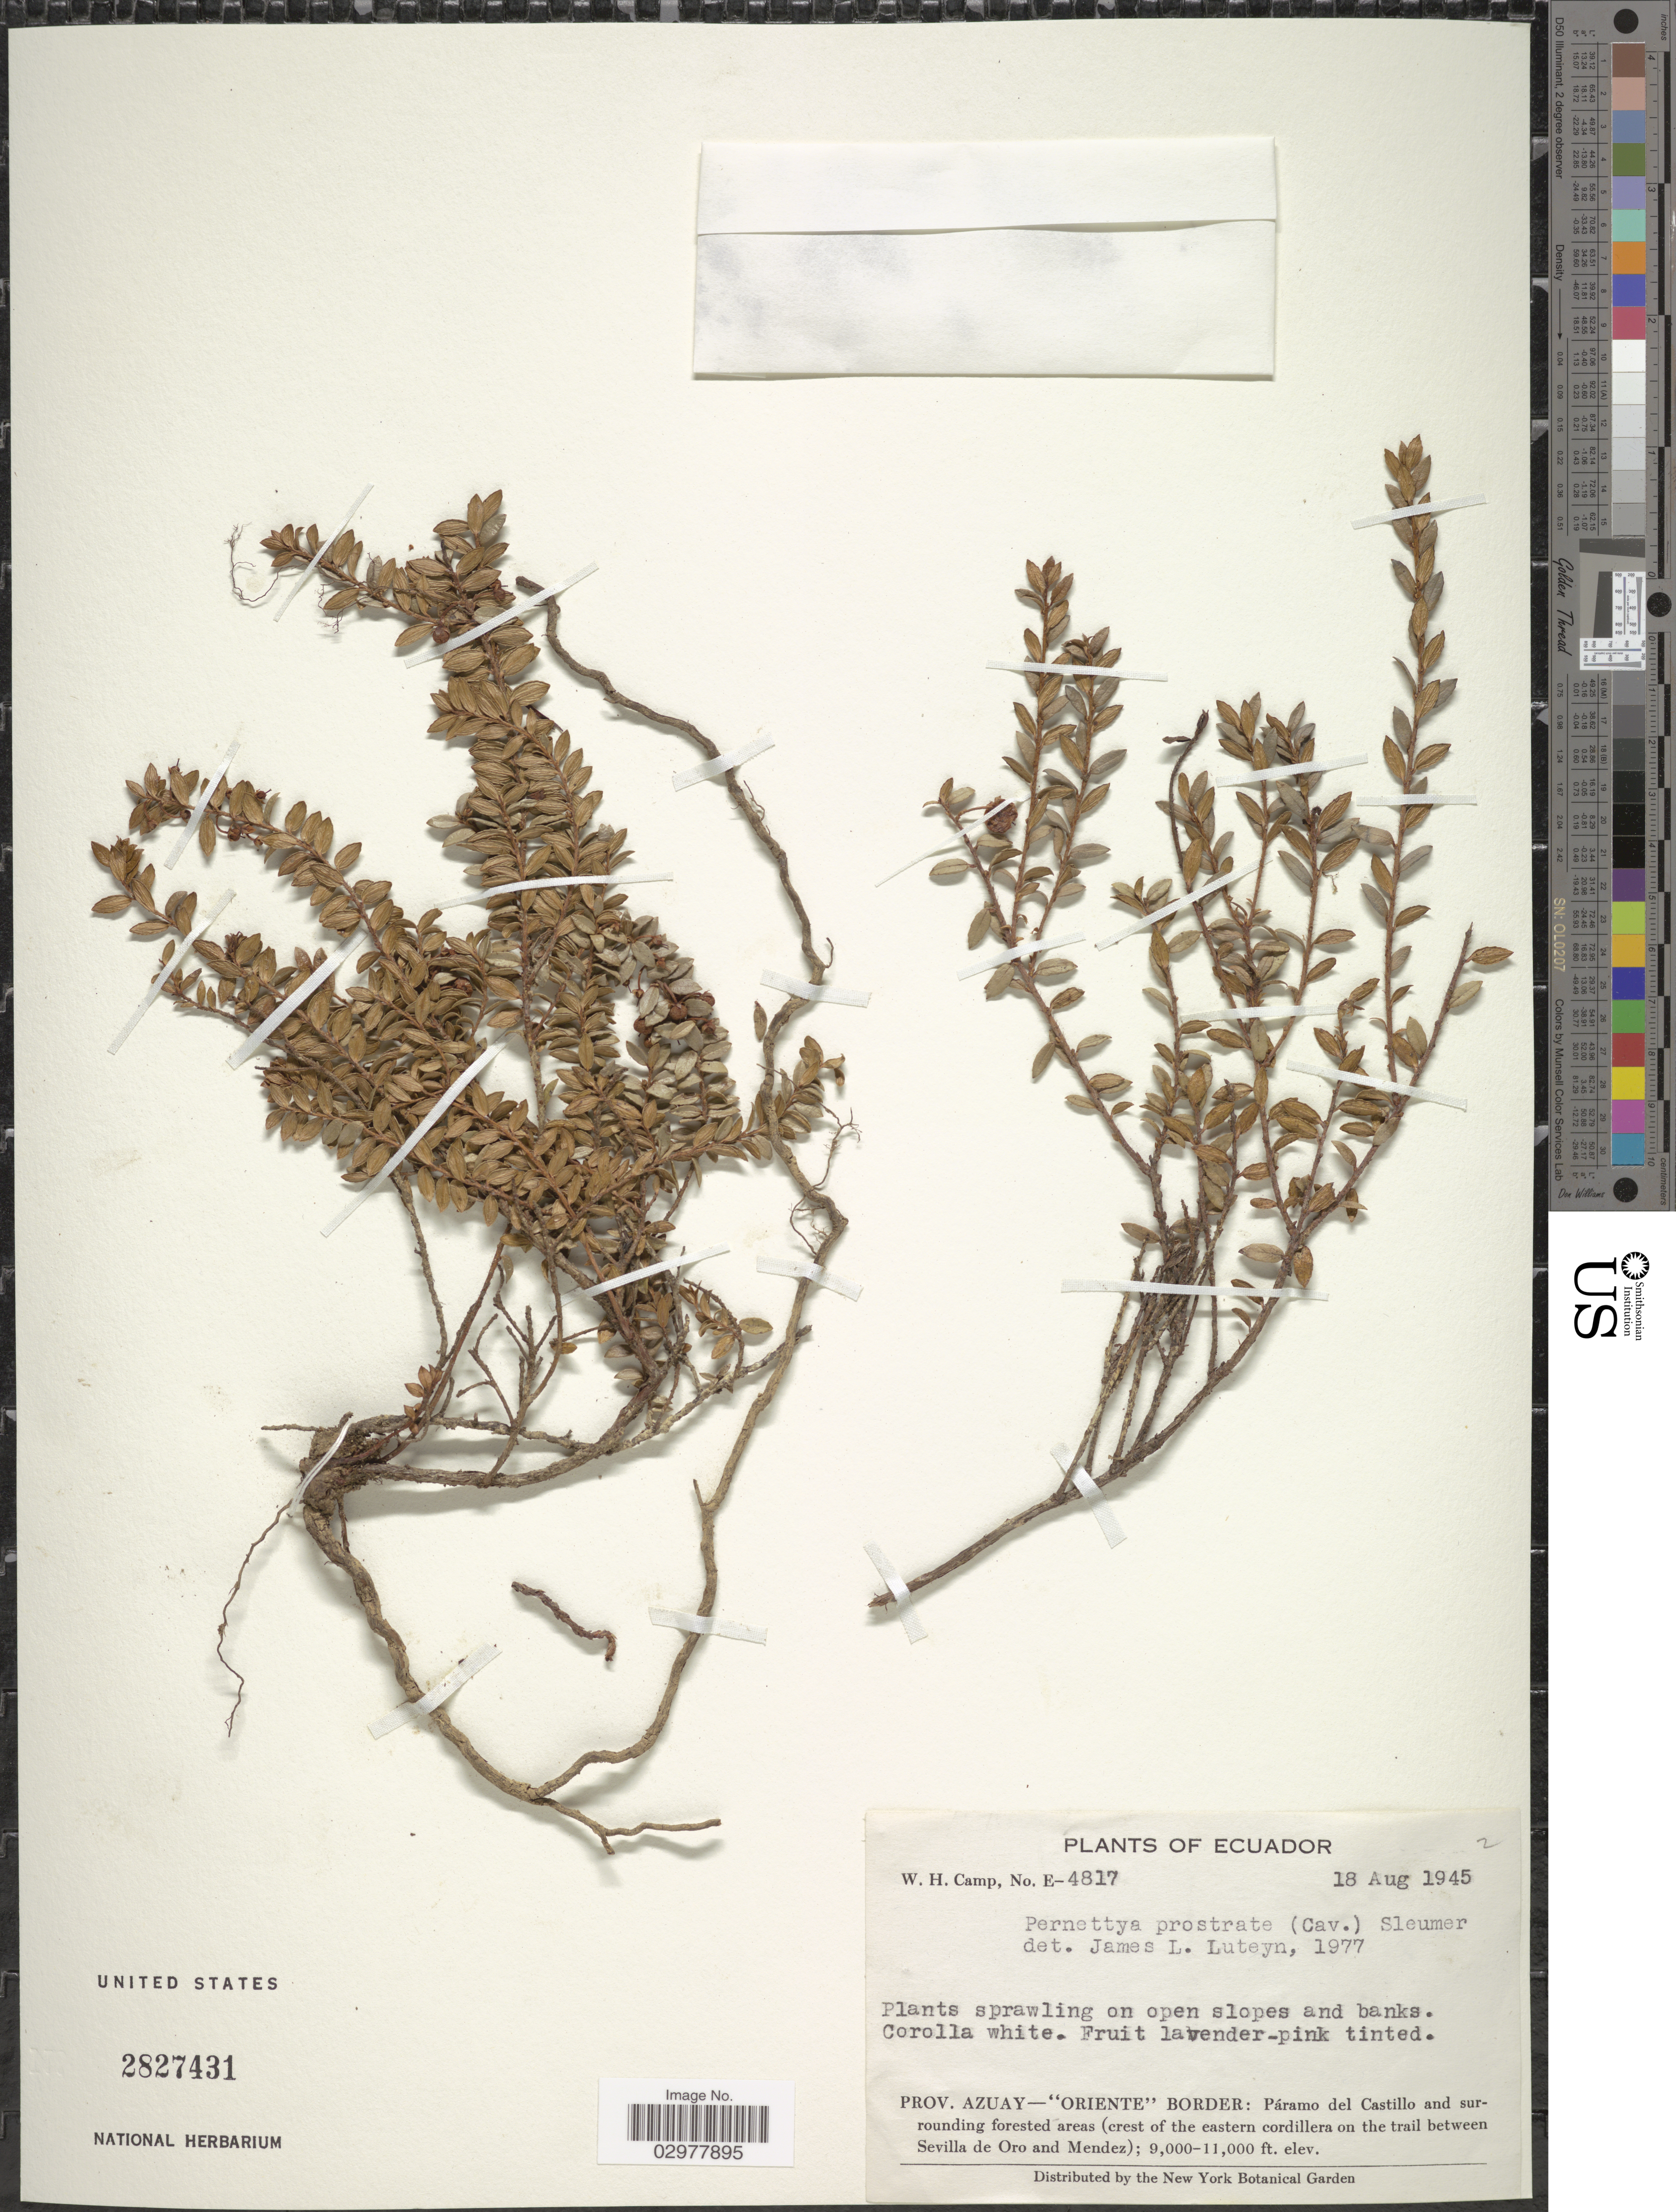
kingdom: Plantae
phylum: Tracheophyta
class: Magnoliopsida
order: Ericales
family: Ericaceae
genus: Pernettya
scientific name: Pernettya prostrata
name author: (Cav.) DC.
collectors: W. H. Camp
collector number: E-4817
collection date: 1945-08-18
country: Ecuador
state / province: Azuay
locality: Oriente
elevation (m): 2743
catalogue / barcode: US 2827431